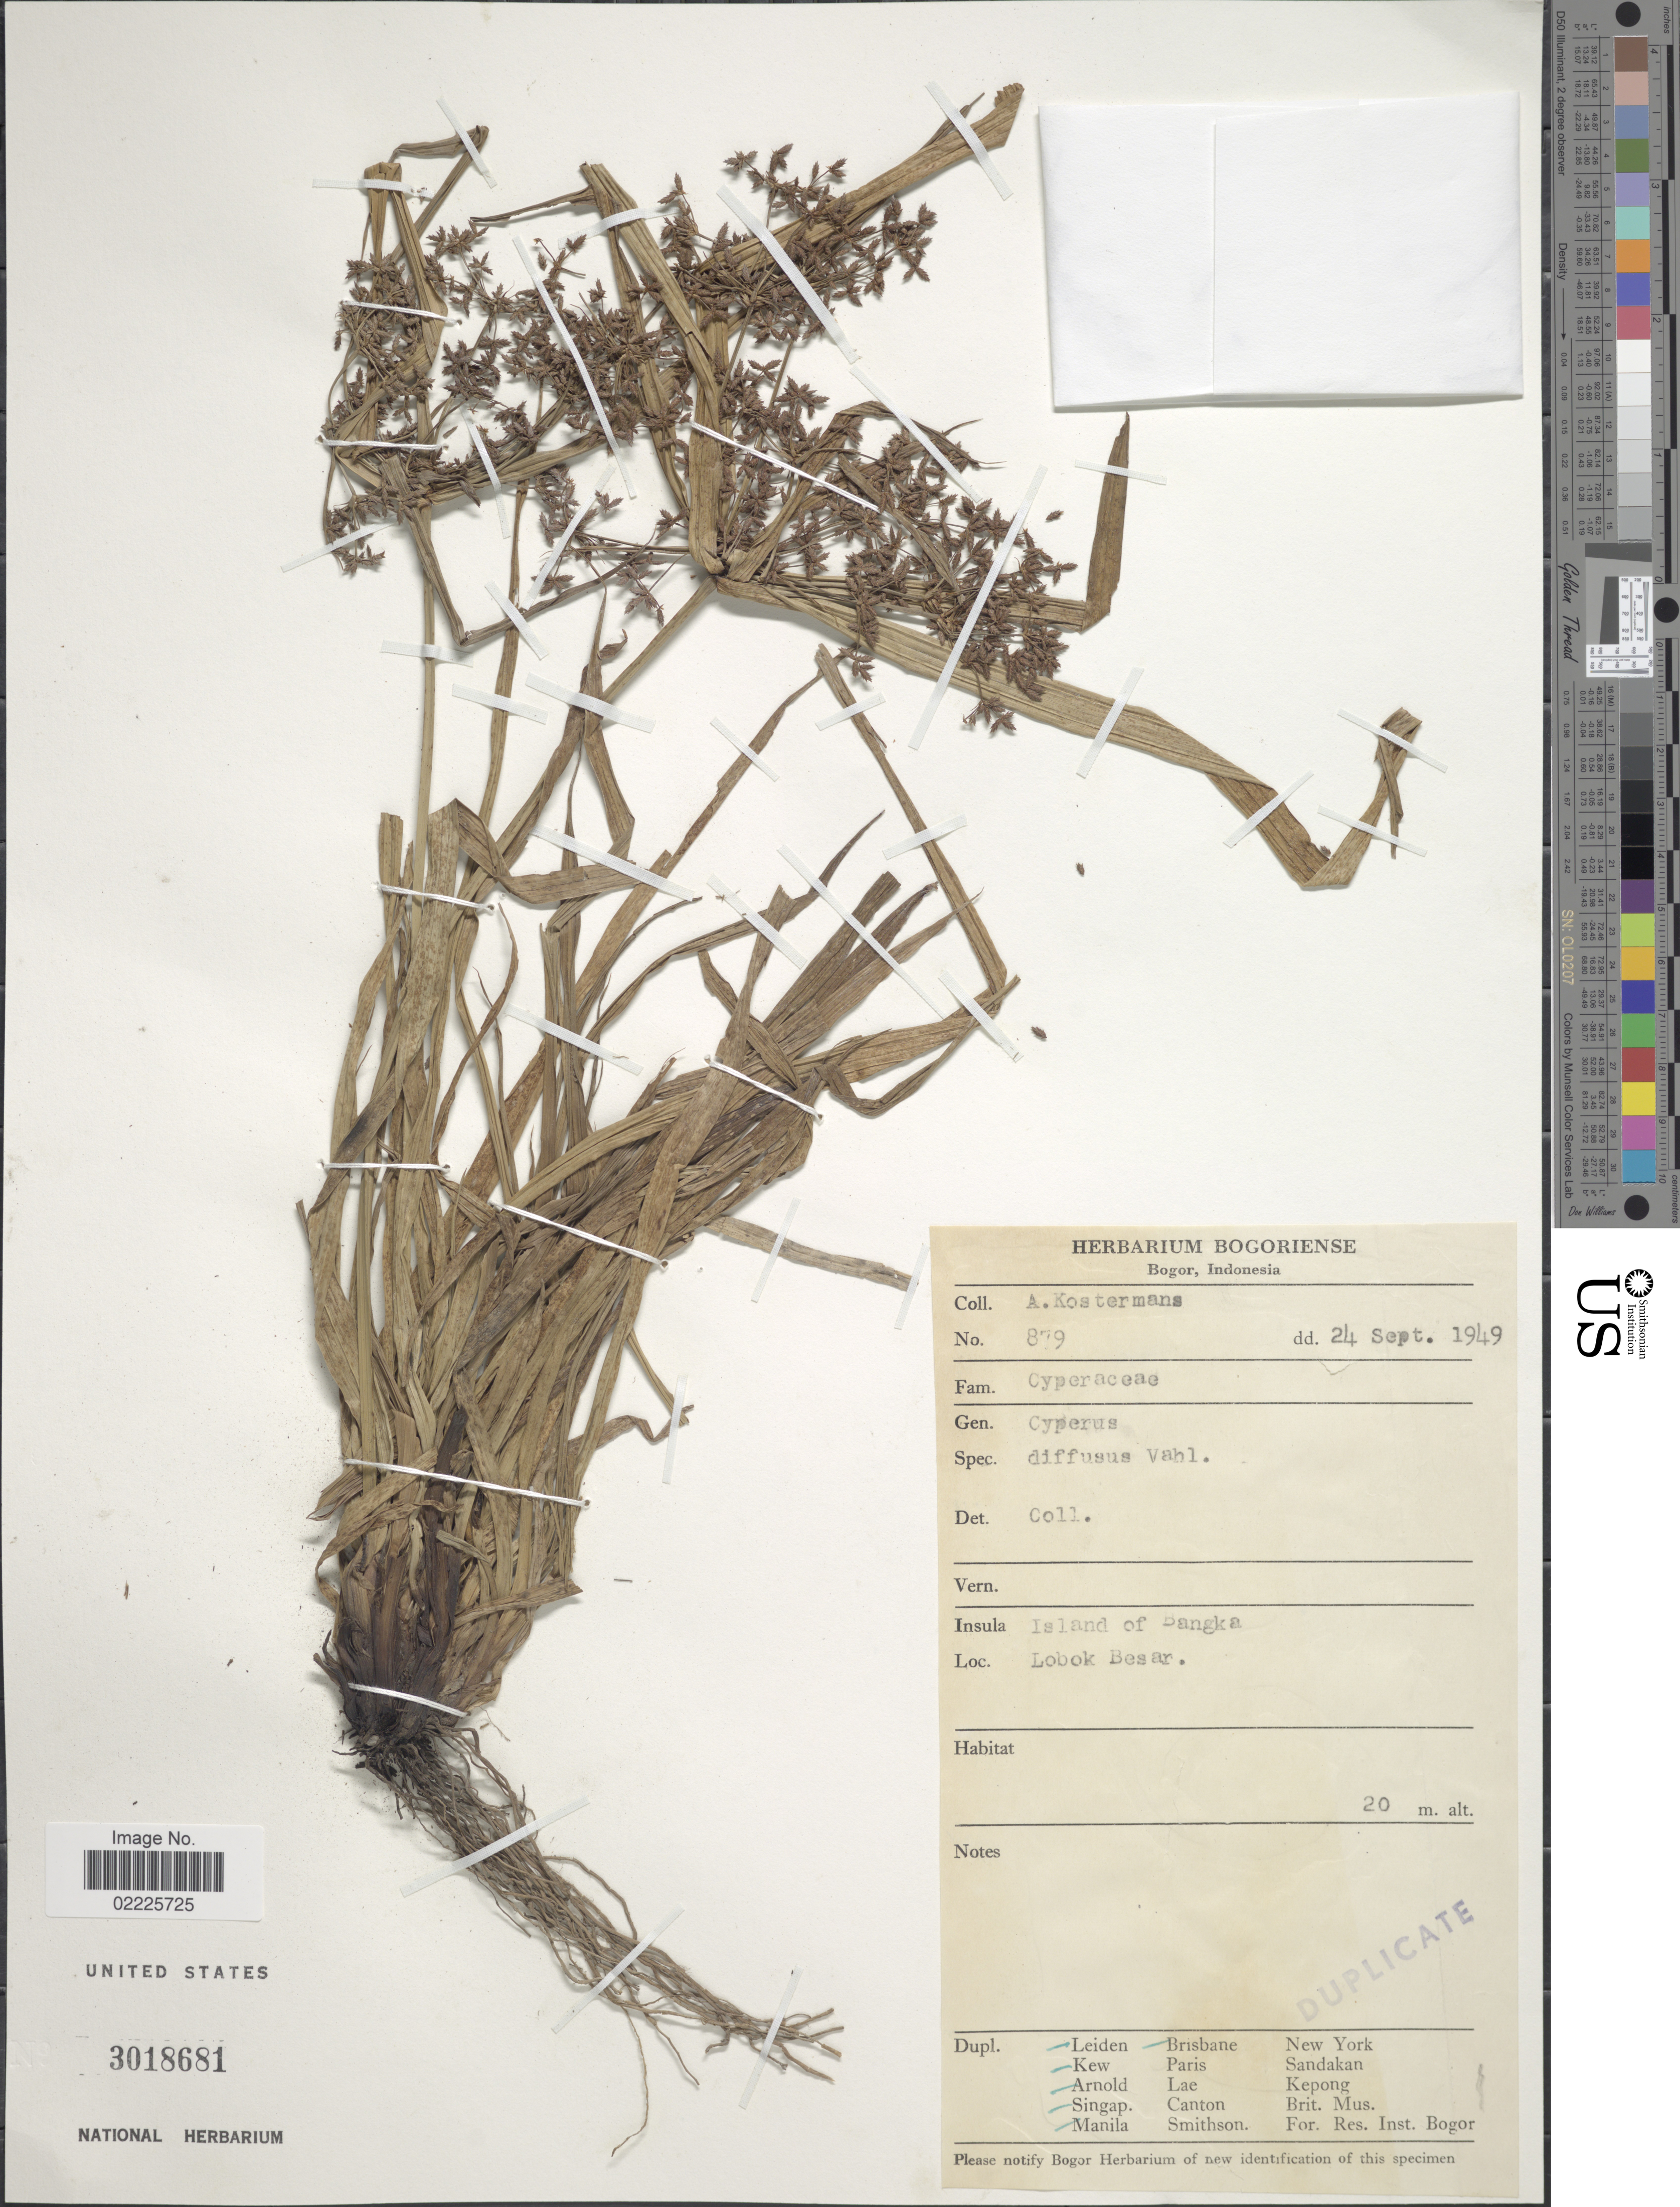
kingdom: Plantae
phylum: Tracheophyta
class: Liliopsida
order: Poales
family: Cyperaceae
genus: Cyperus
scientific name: Cyperus diffusus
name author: Vahl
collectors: A. J. G. Kostermans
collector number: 879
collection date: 1949-09-24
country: Indonesia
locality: Island of Bangka, Lobok Besar.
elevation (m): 20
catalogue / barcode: US 3018681